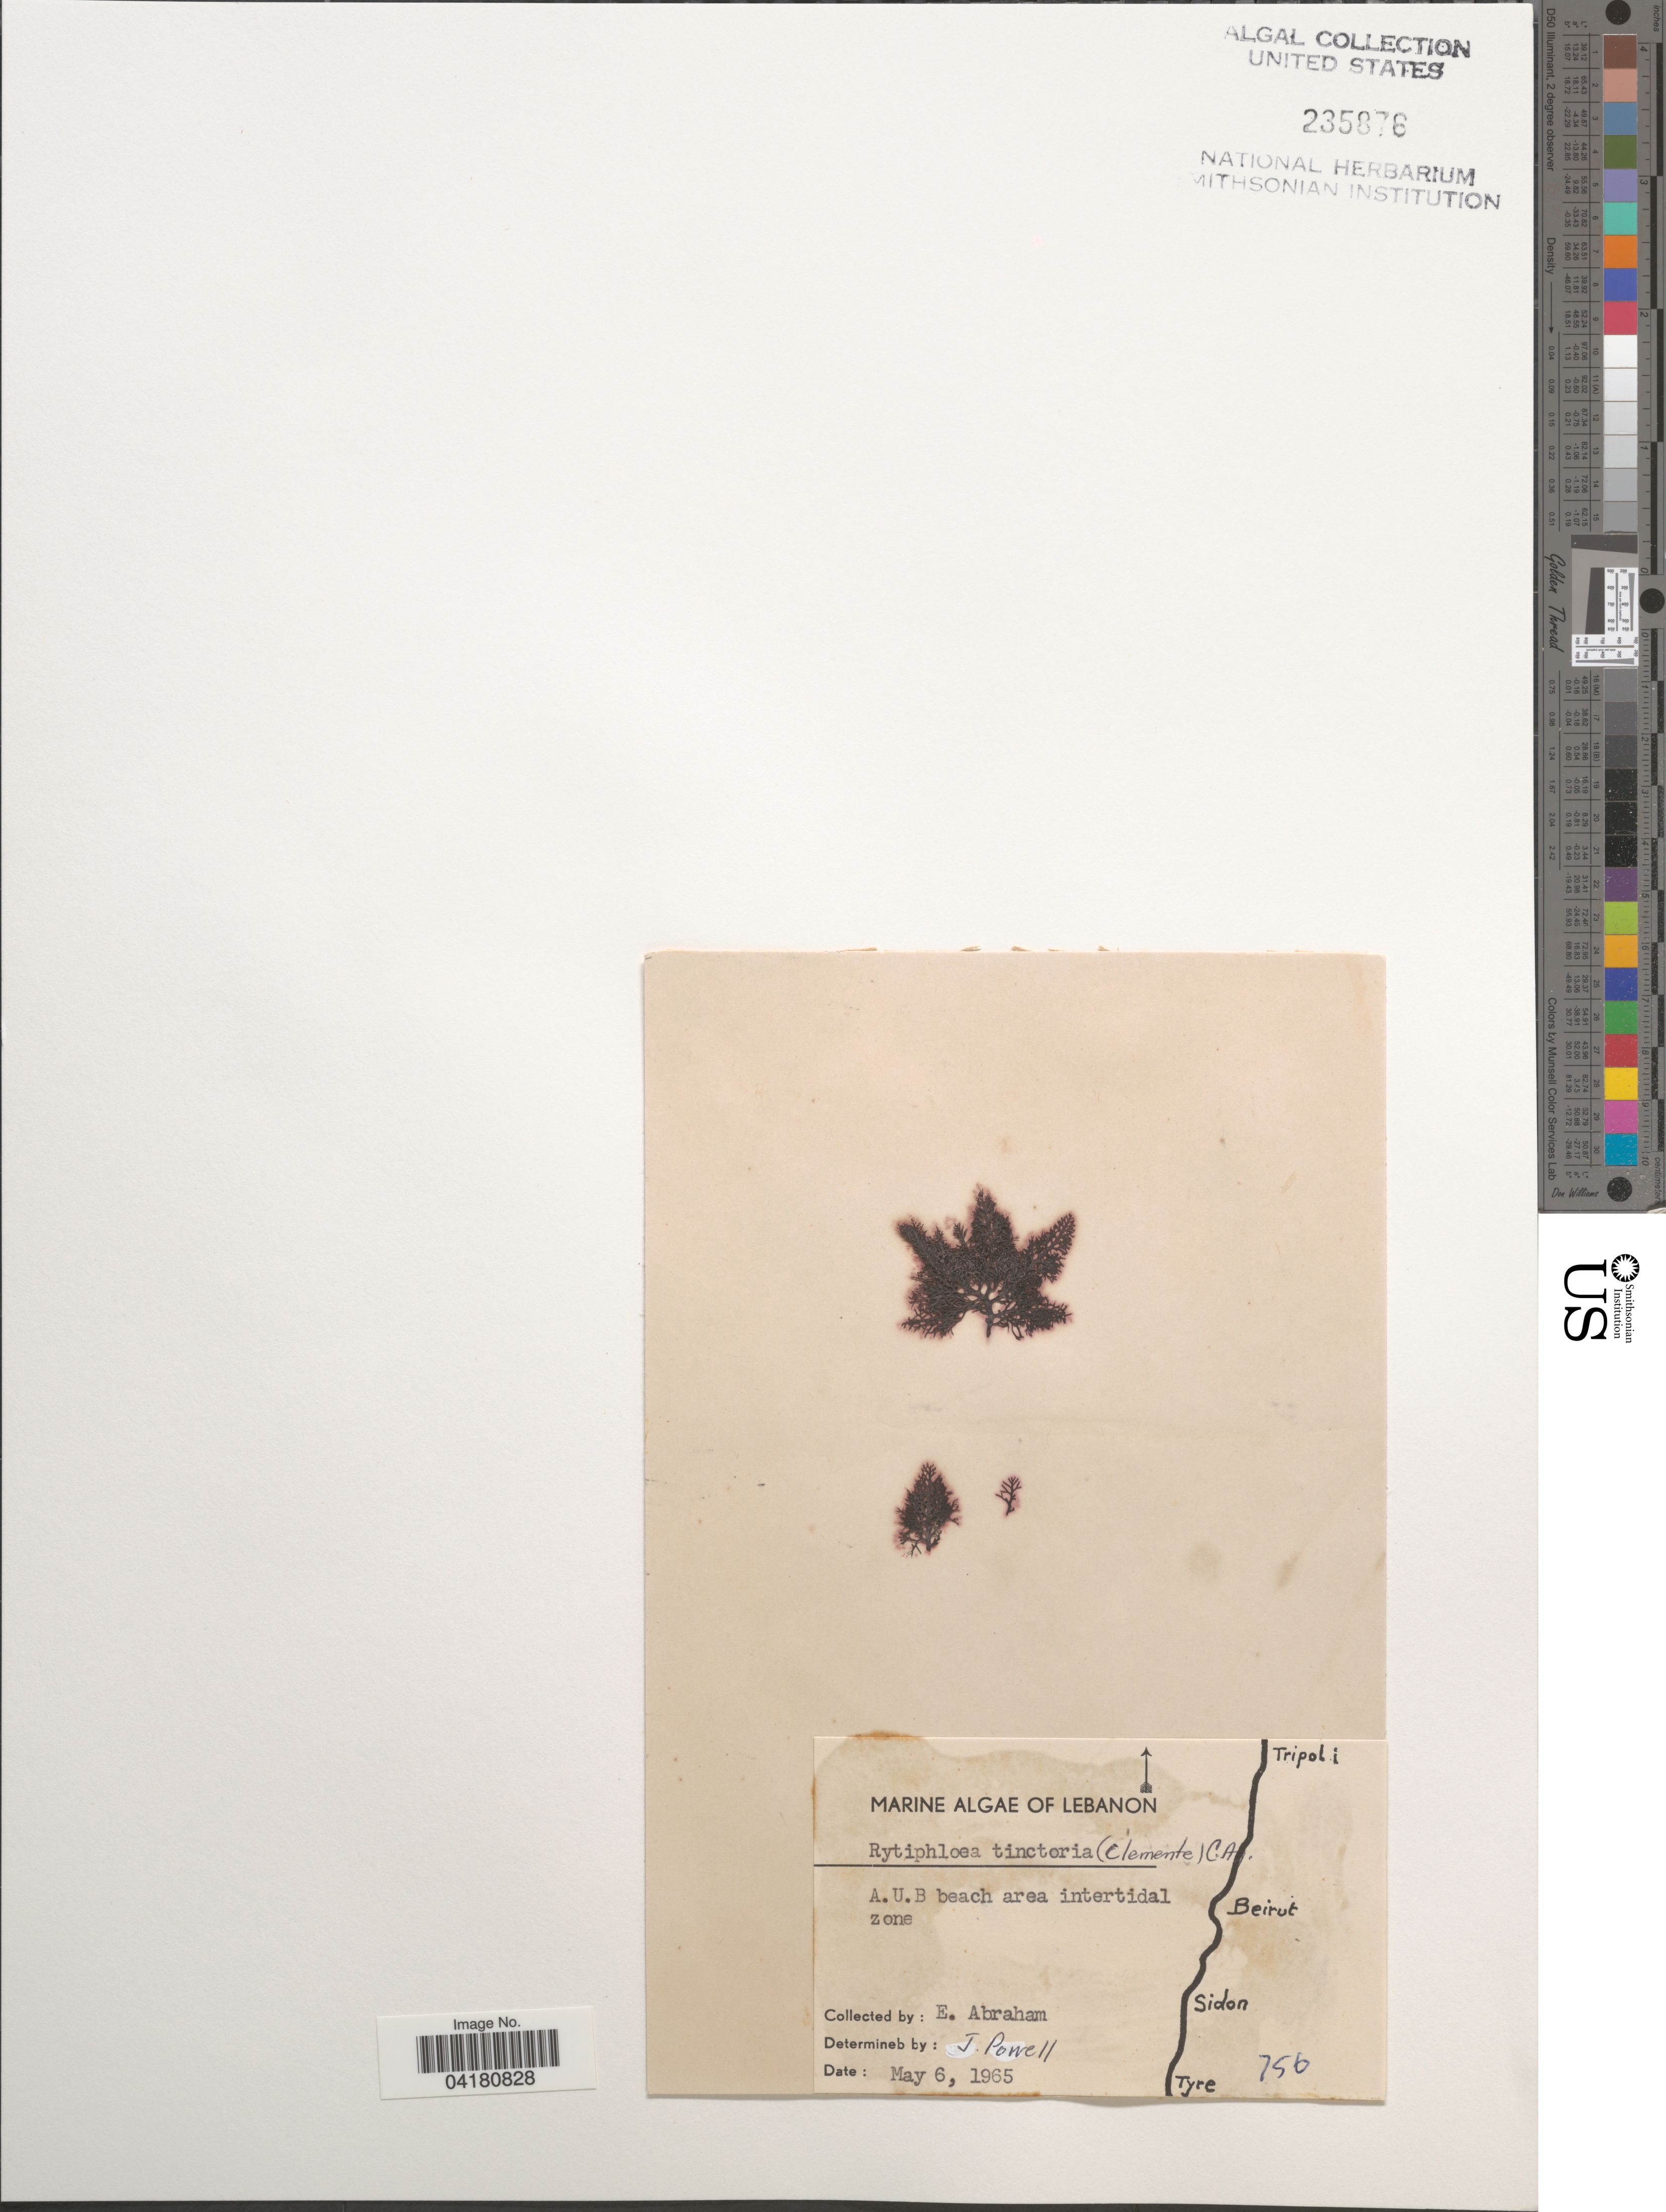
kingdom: Plantae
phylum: Rhodophyta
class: Florideophyceae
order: Ceramiales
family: Rhodomelaceae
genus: Rytiphloea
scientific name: Rytiphloea tinctoria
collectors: E. Abraham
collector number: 756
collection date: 1965-05-06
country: Lebanon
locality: A.U.B. beach area intertidal zone.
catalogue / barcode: US 235876